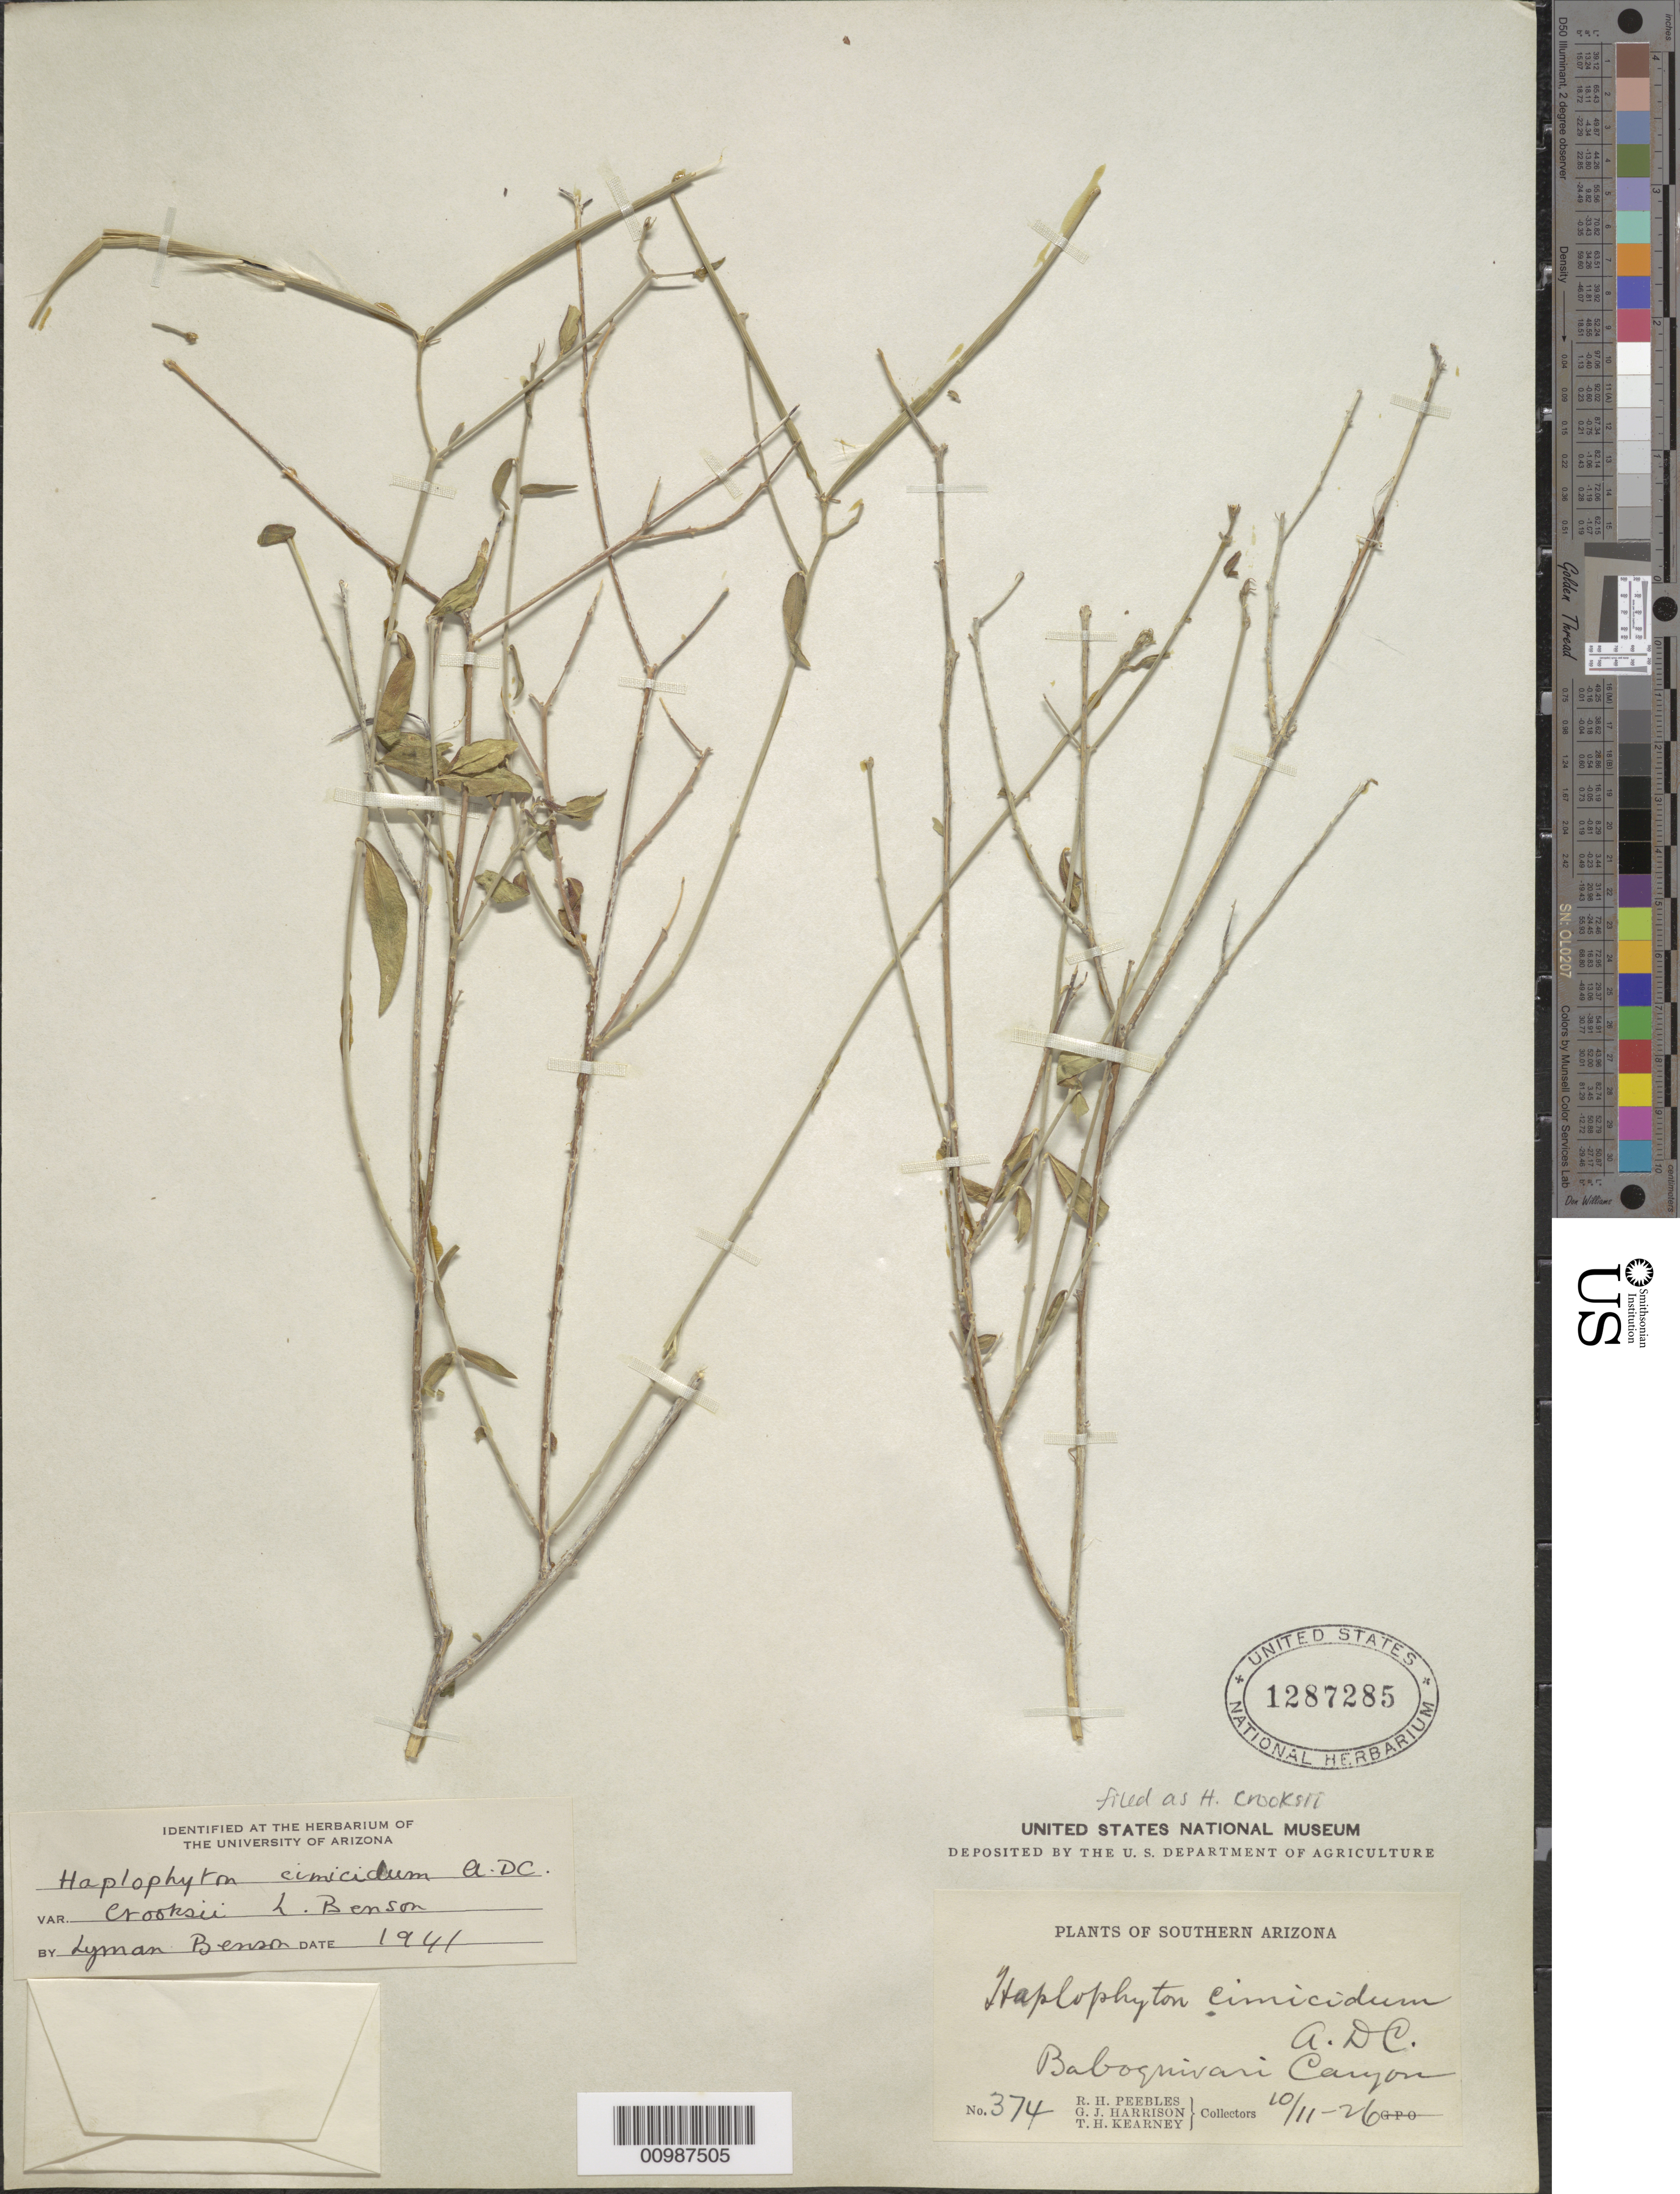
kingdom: Plantae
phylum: Tracheophyta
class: Magnoliopsida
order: Gentianales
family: Apocynaceae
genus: Haplophyton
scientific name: Haplophyton crooksii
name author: (L.D. Benson) L.D. Benson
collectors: R. H. Peebles & G. J. Harrison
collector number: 374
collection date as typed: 10 Nov 1926 or 11 Oct 1926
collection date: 1926-10-11/1926-11-10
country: United States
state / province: Arizona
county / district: Pima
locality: Baboquivari Canyon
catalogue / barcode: US 1287285